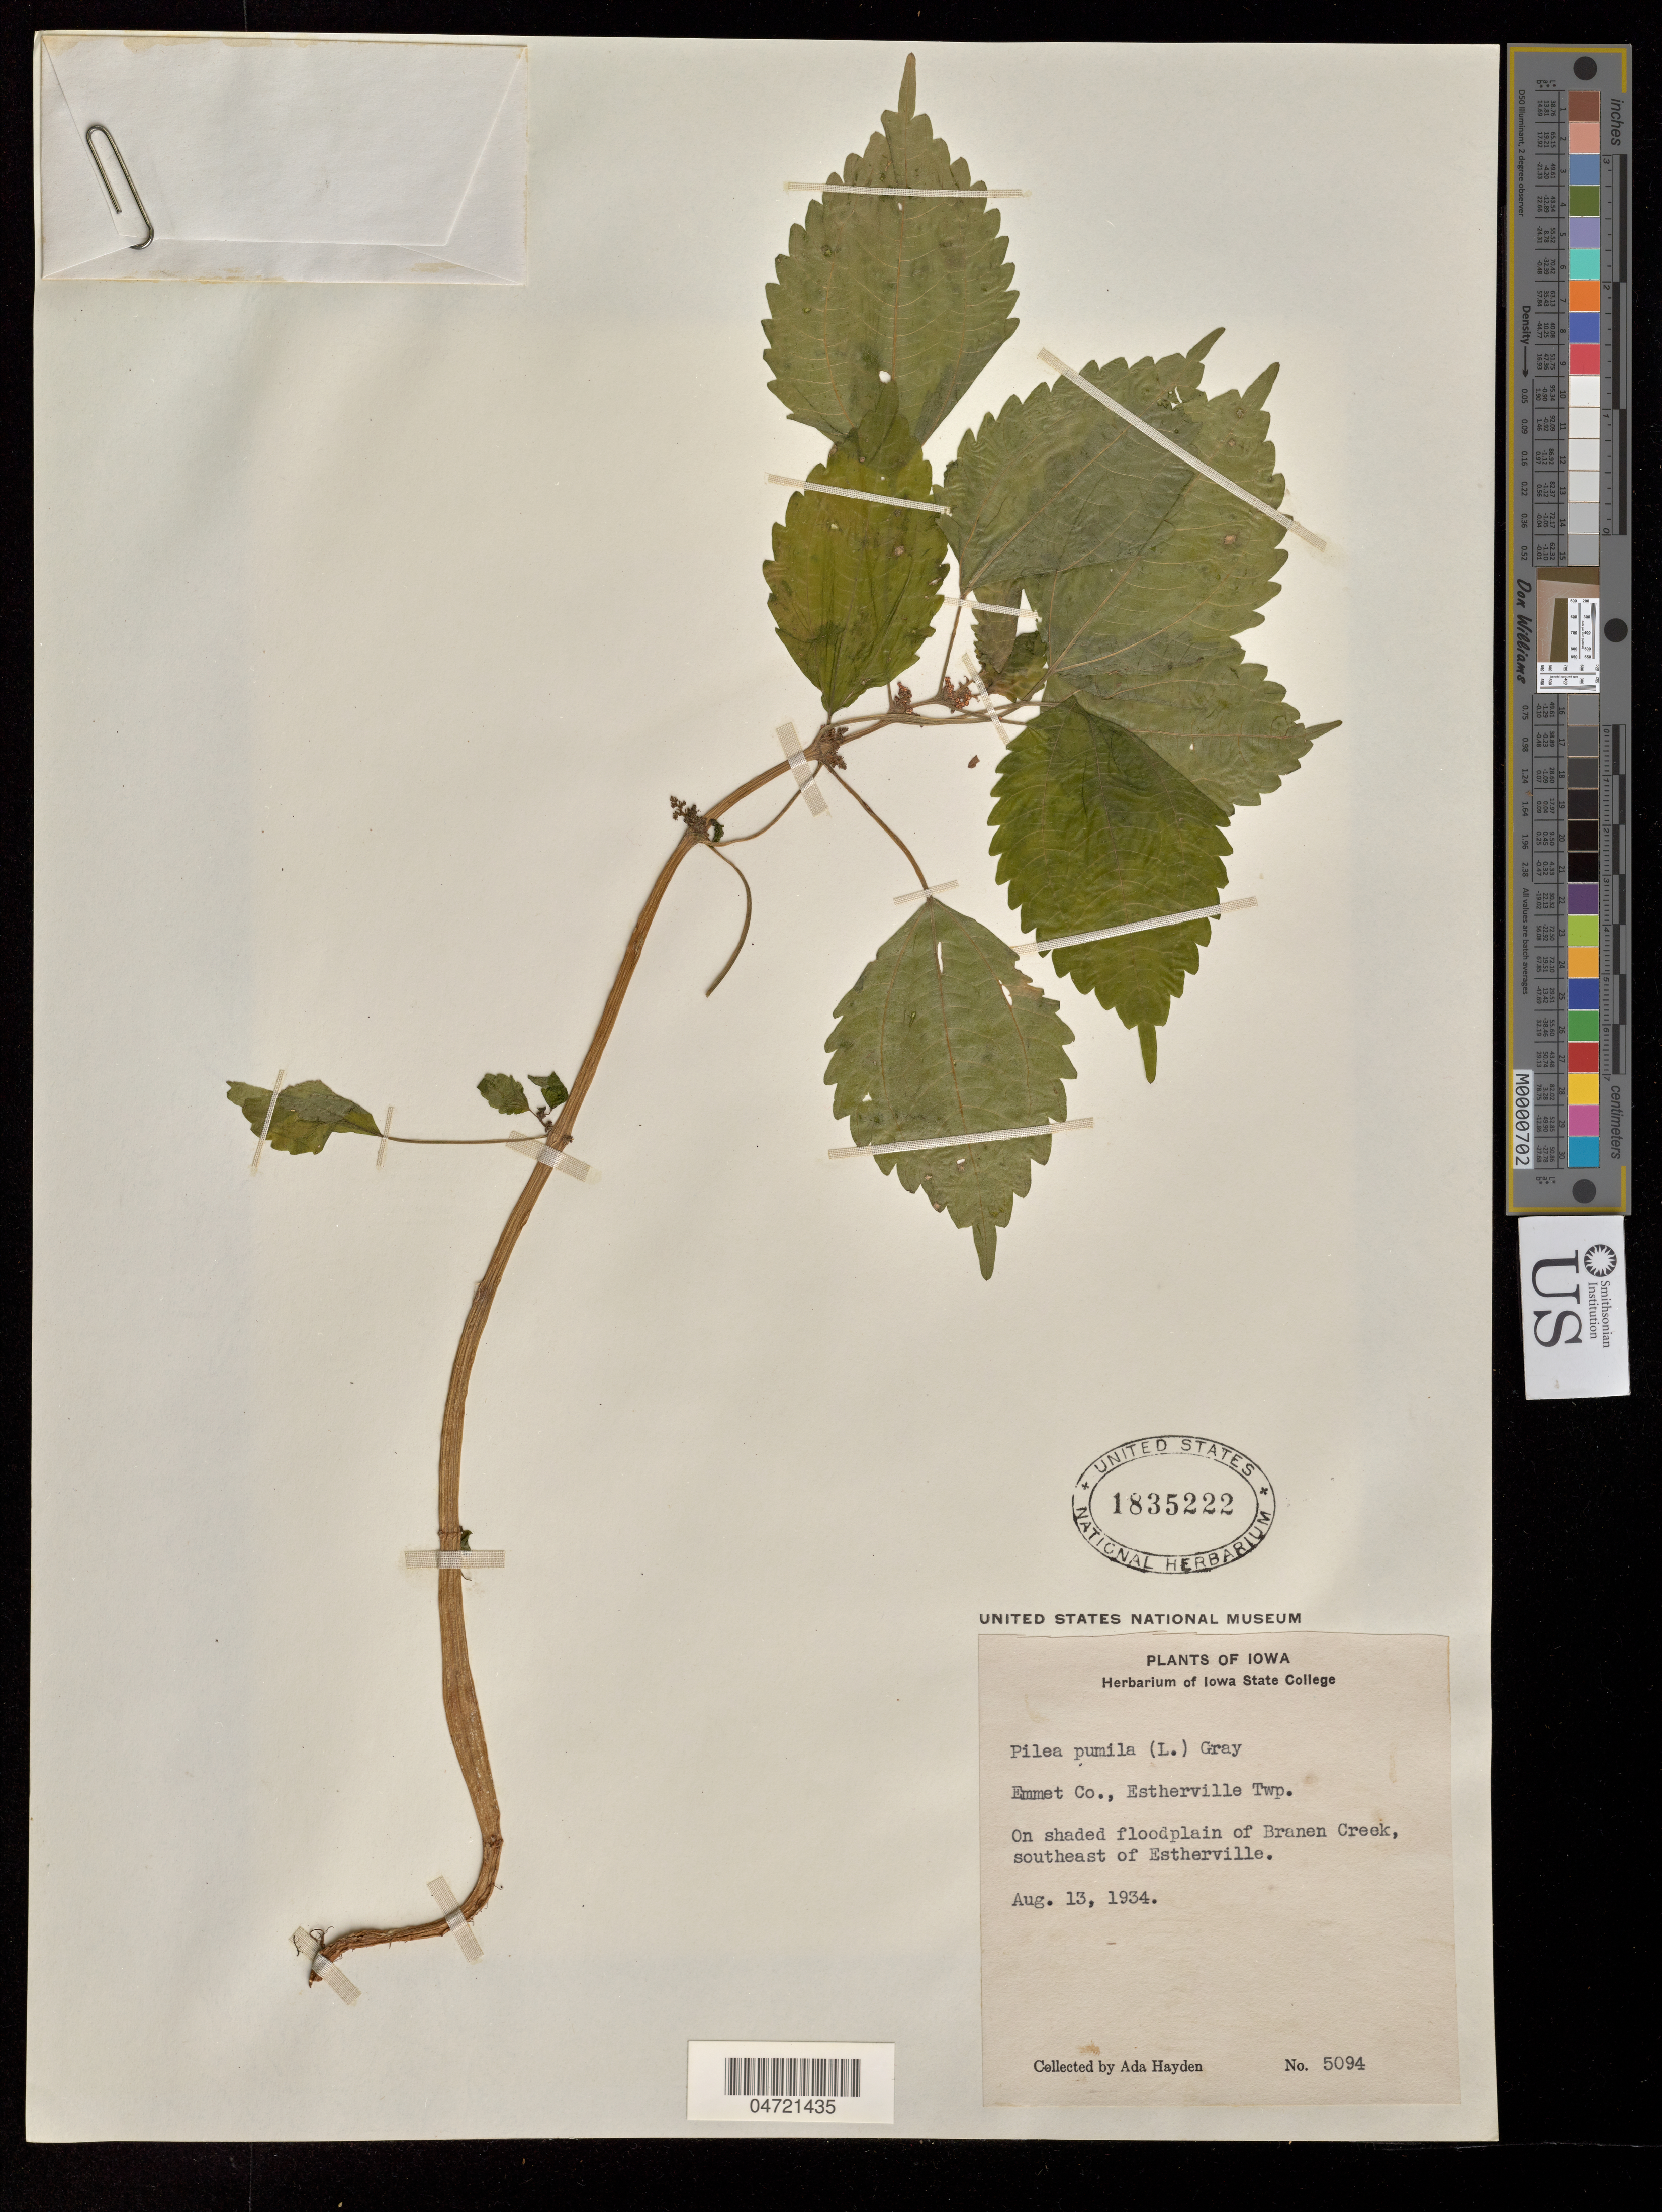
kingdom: Plantae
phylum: Tracheophyta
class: Magnoliopsida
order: Rosales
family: Urticaceae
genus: Pilea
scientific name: Pilea pumila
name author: (L.) A. Gray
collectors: Ada Hayden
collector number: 5094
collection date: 1934-08-13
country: United States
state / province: Iowa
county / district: Emmet County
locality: Estherville Twp., Branen Creek. SE of Estherville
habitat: On shaded floodplain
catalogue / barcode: US 1835222